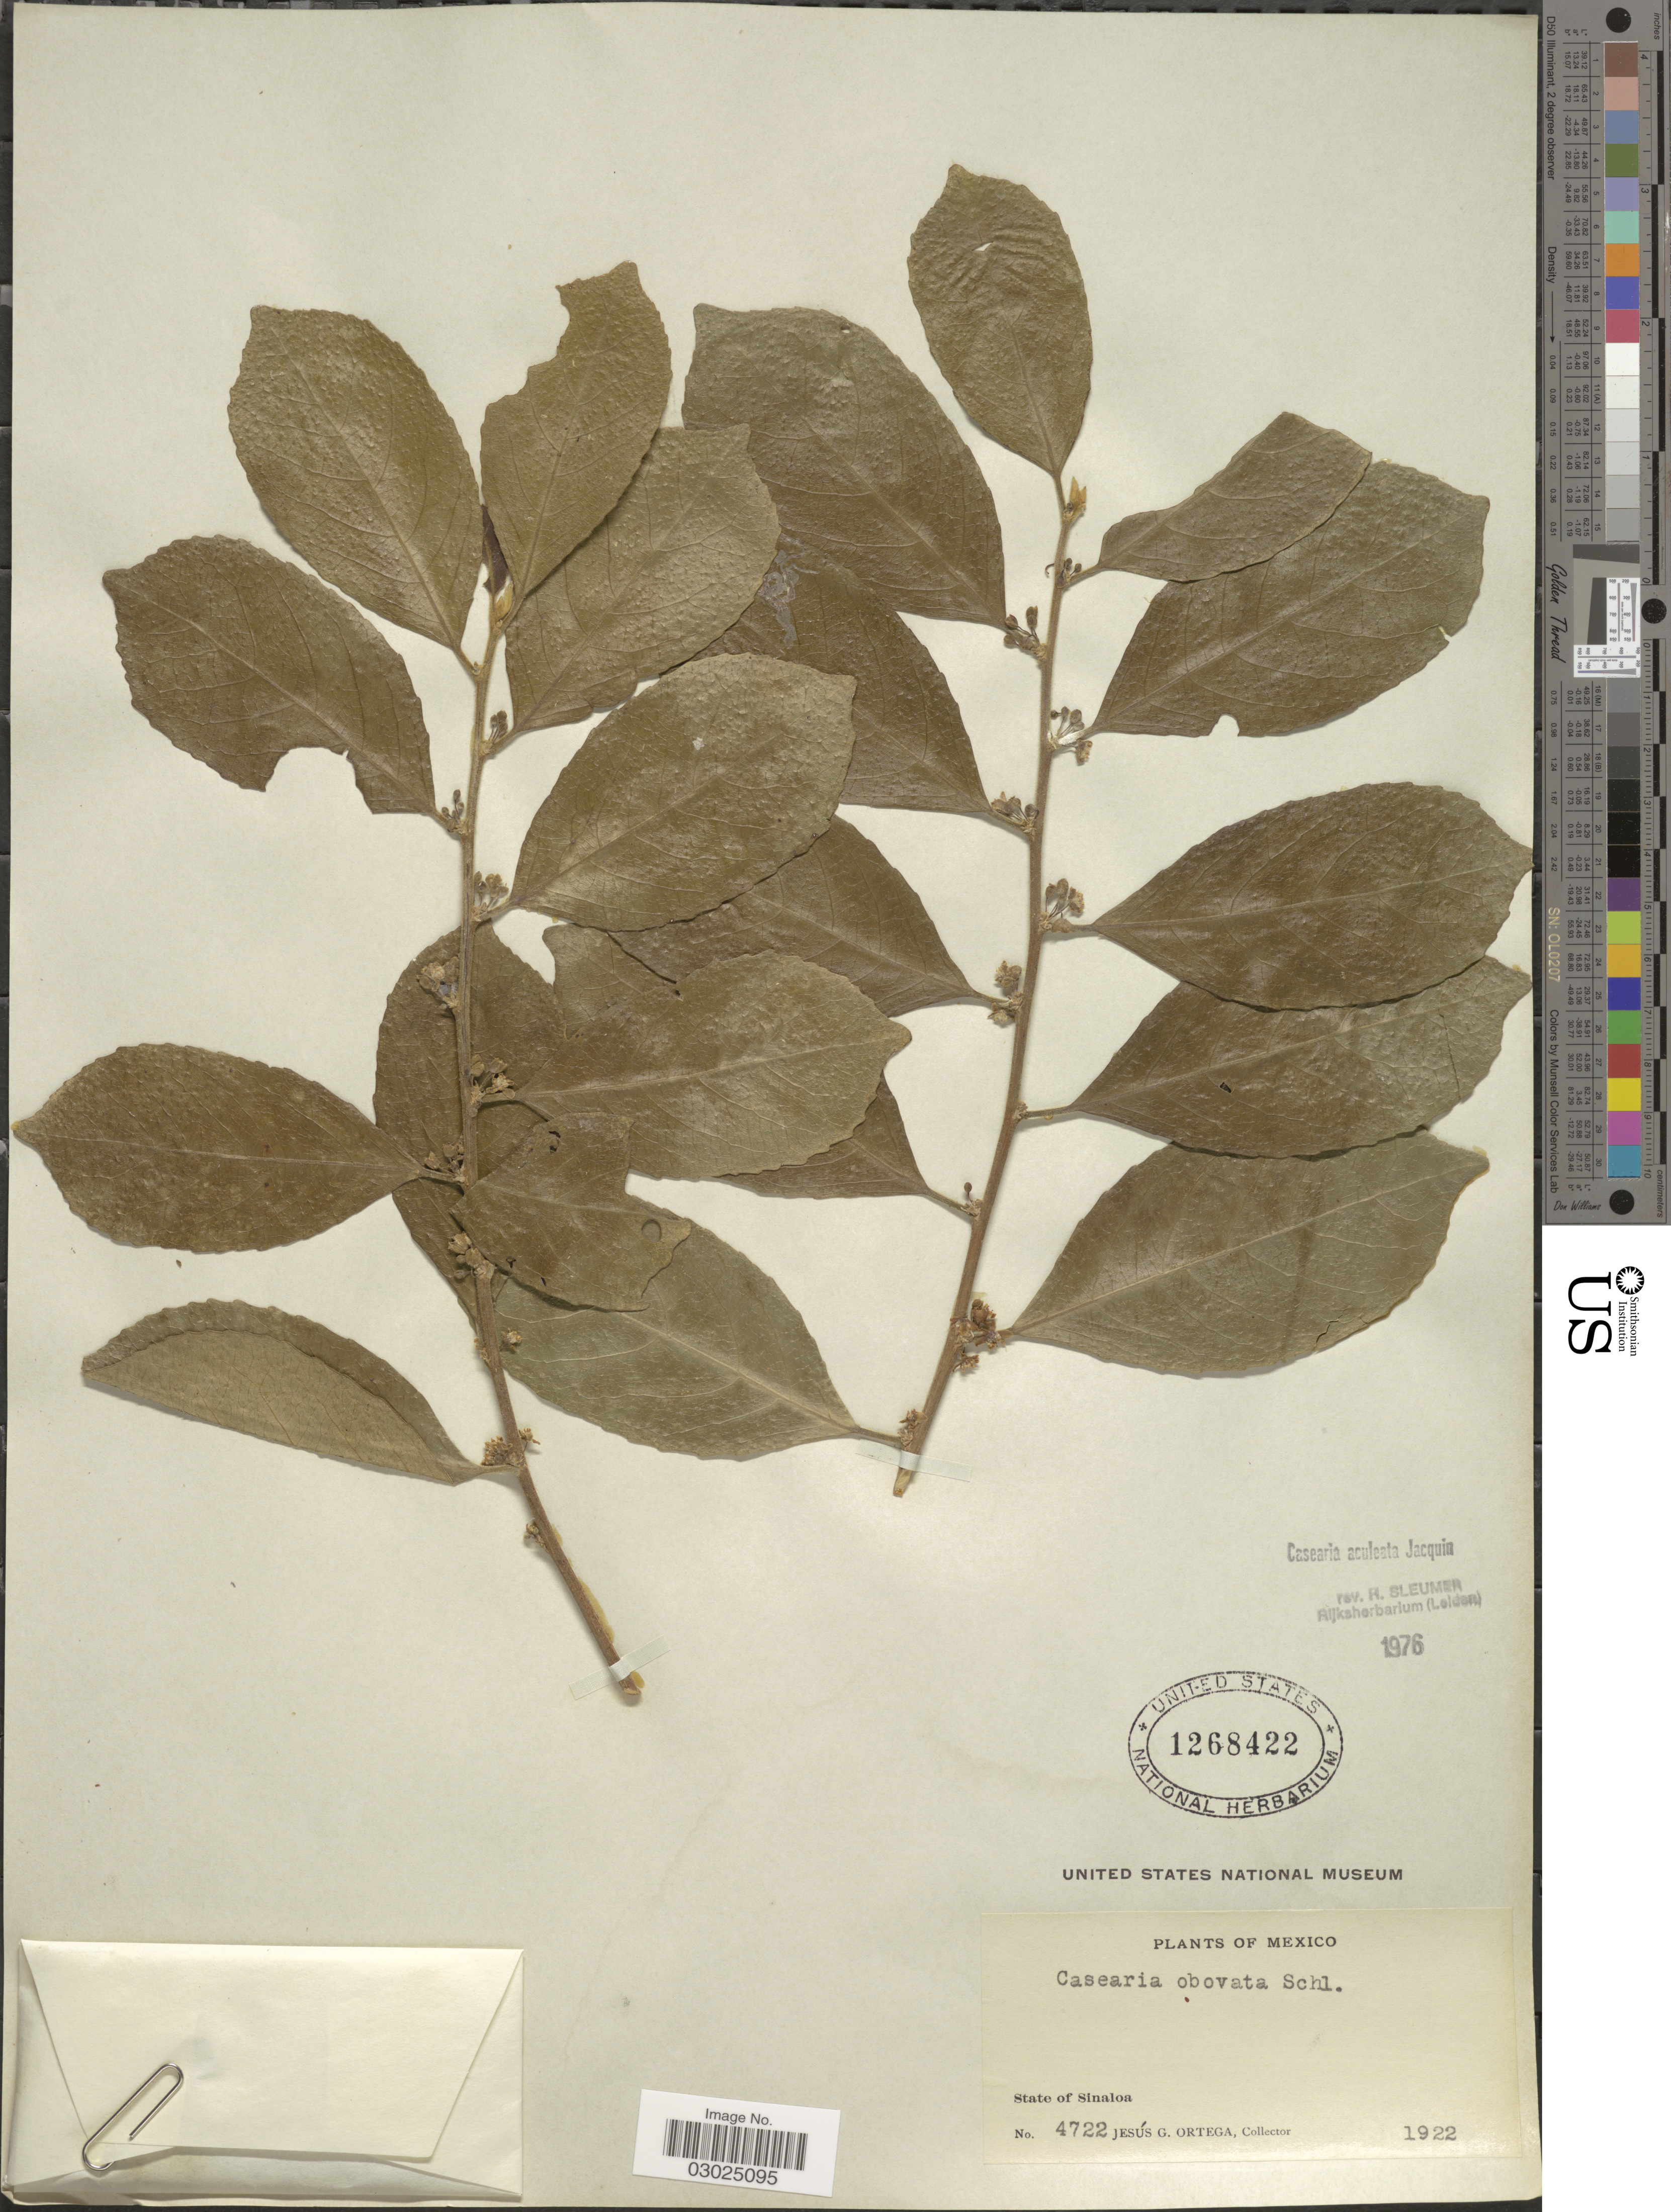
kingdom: Plantae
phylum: Tracheophyta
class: Magnoliopsida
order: Malpighiales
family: Salicaceae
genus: Casearia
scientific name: Casearia aculeata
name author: Jacq.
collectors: J. Ortega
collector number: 4722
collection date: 1922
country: Mexico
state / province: Sinaloa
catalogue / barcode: US 1268422